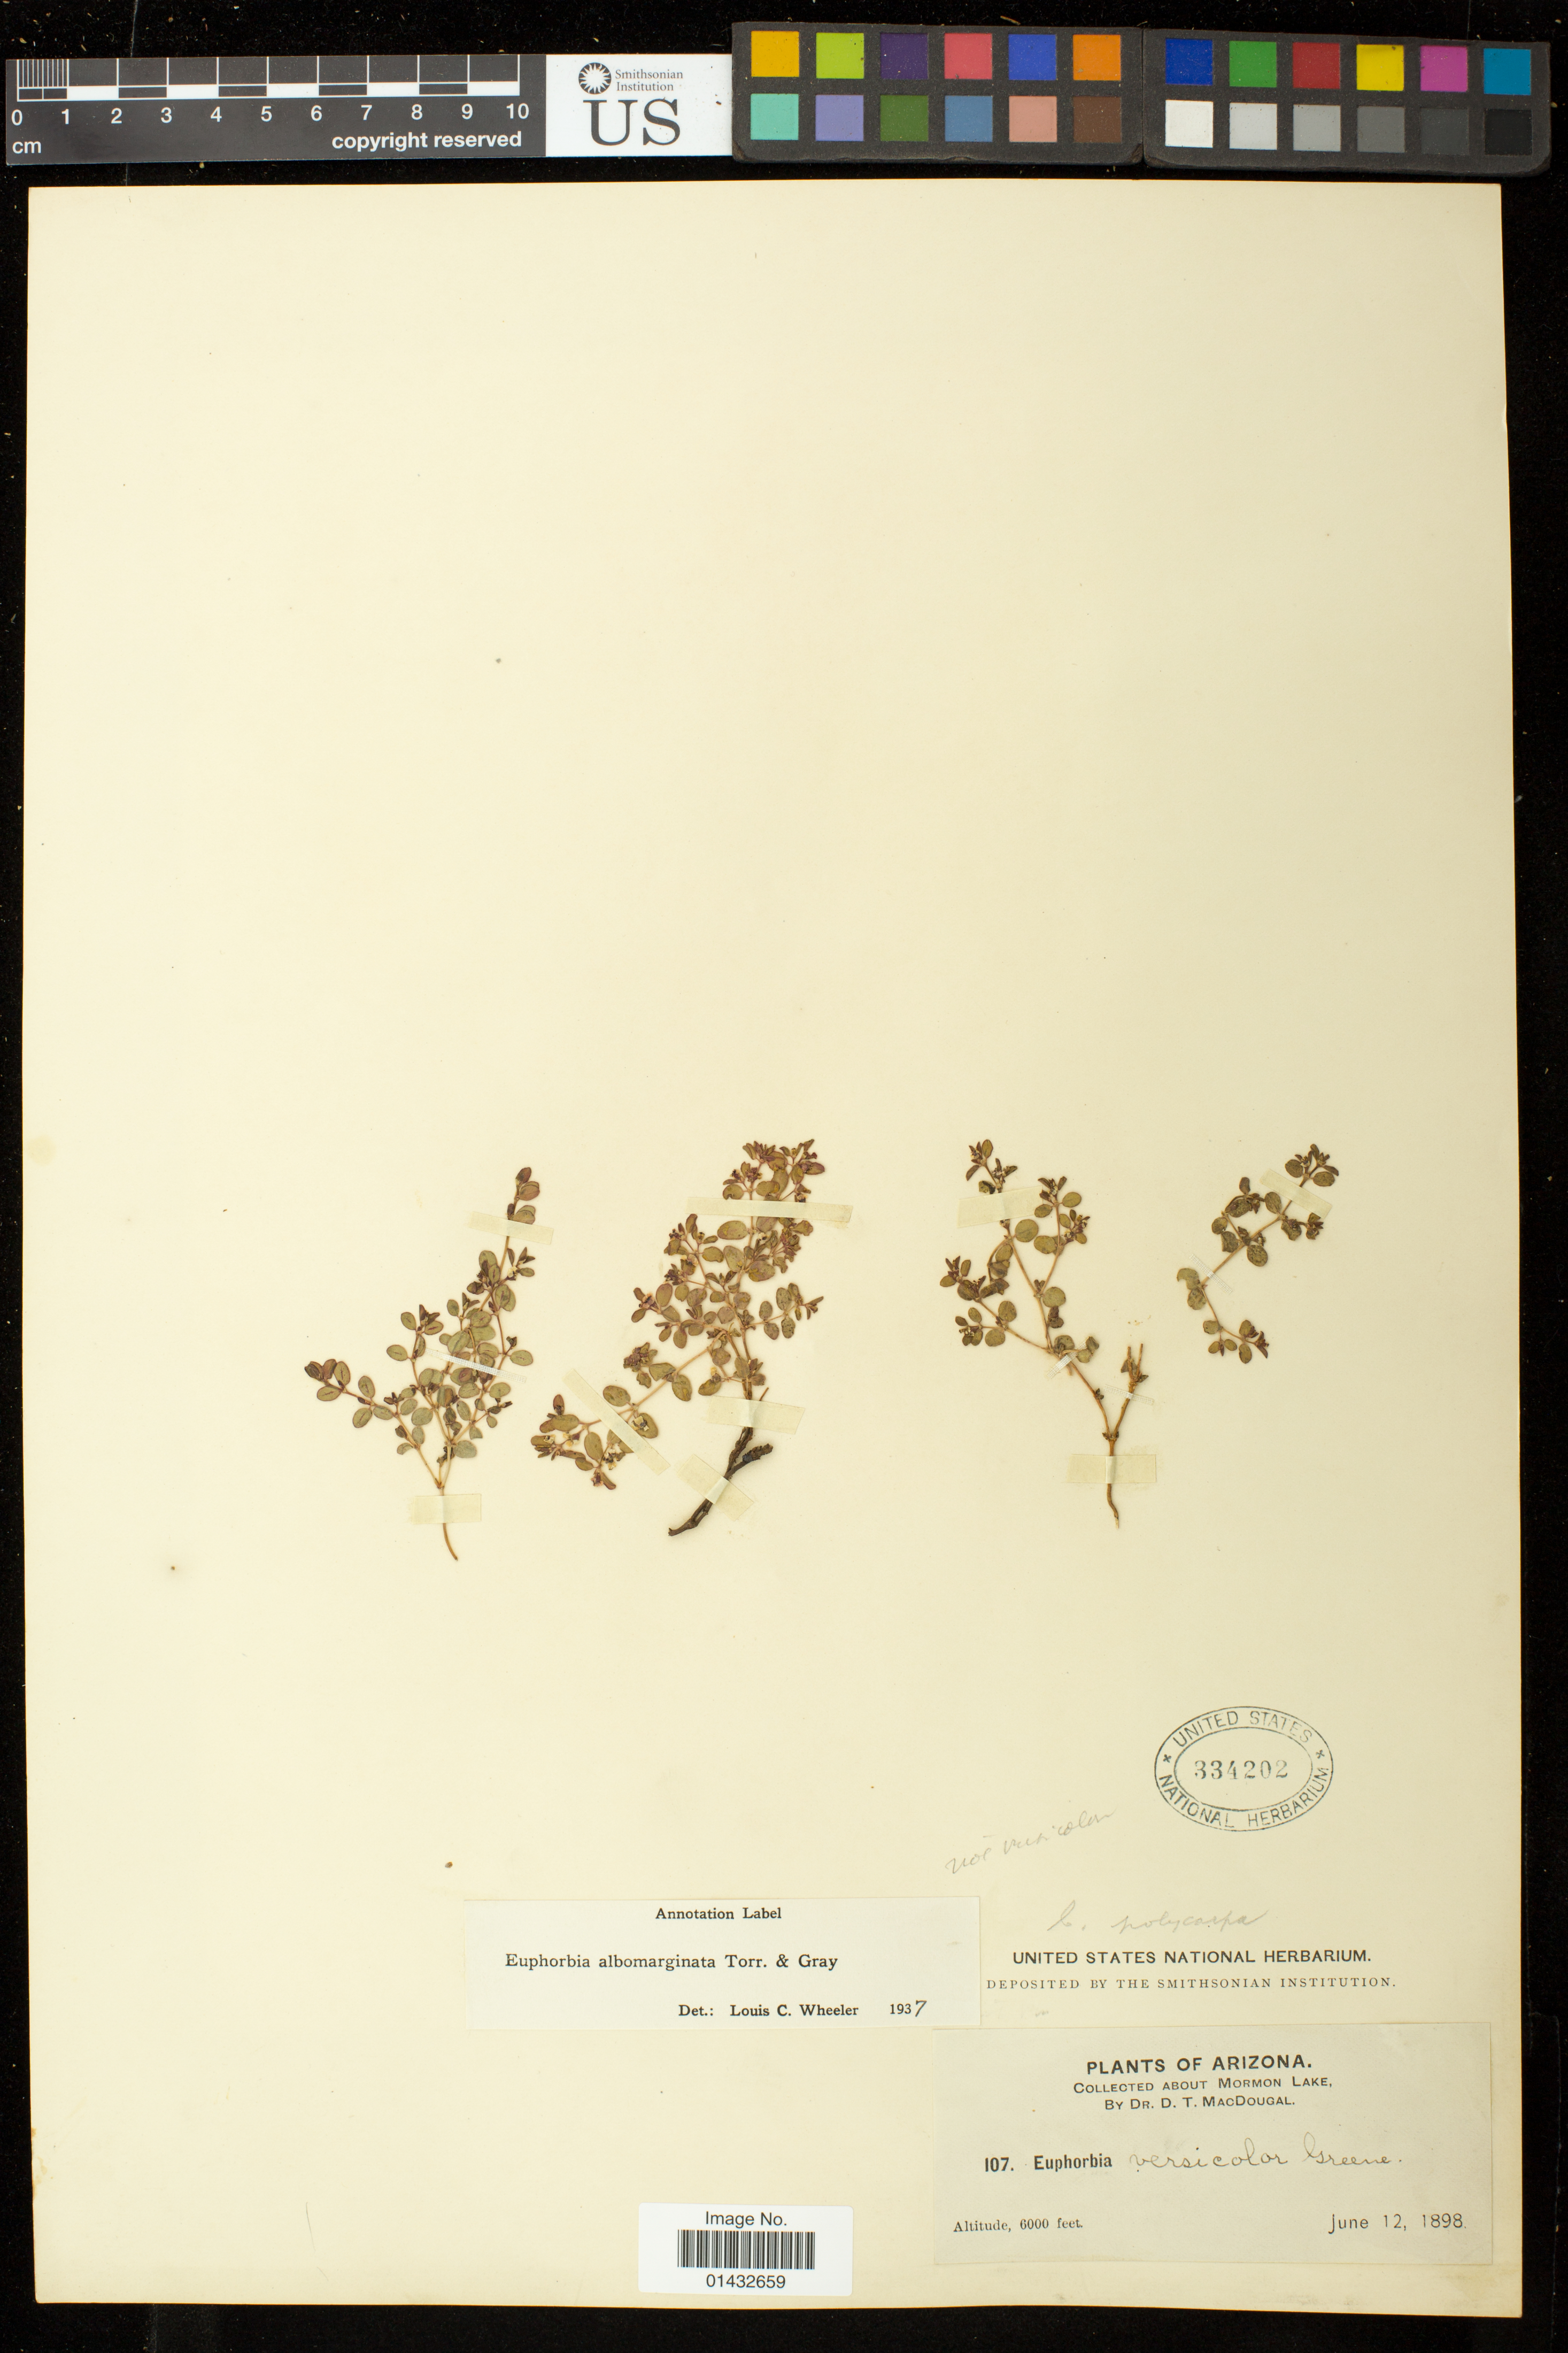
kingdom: Plantae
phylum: Tracheophyta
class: Magnoliopsida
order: Malpighiales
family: Euphorbiaceae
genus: Euphorbia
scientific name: Euphorbia albomarginata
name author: Torr. & A. Gray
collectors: D. T. MacDougal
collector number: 107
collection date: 1898-06-12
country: United States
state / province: Arizona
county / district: Coconino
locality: Mormon Lake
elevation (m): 1829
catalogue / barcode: US 334202